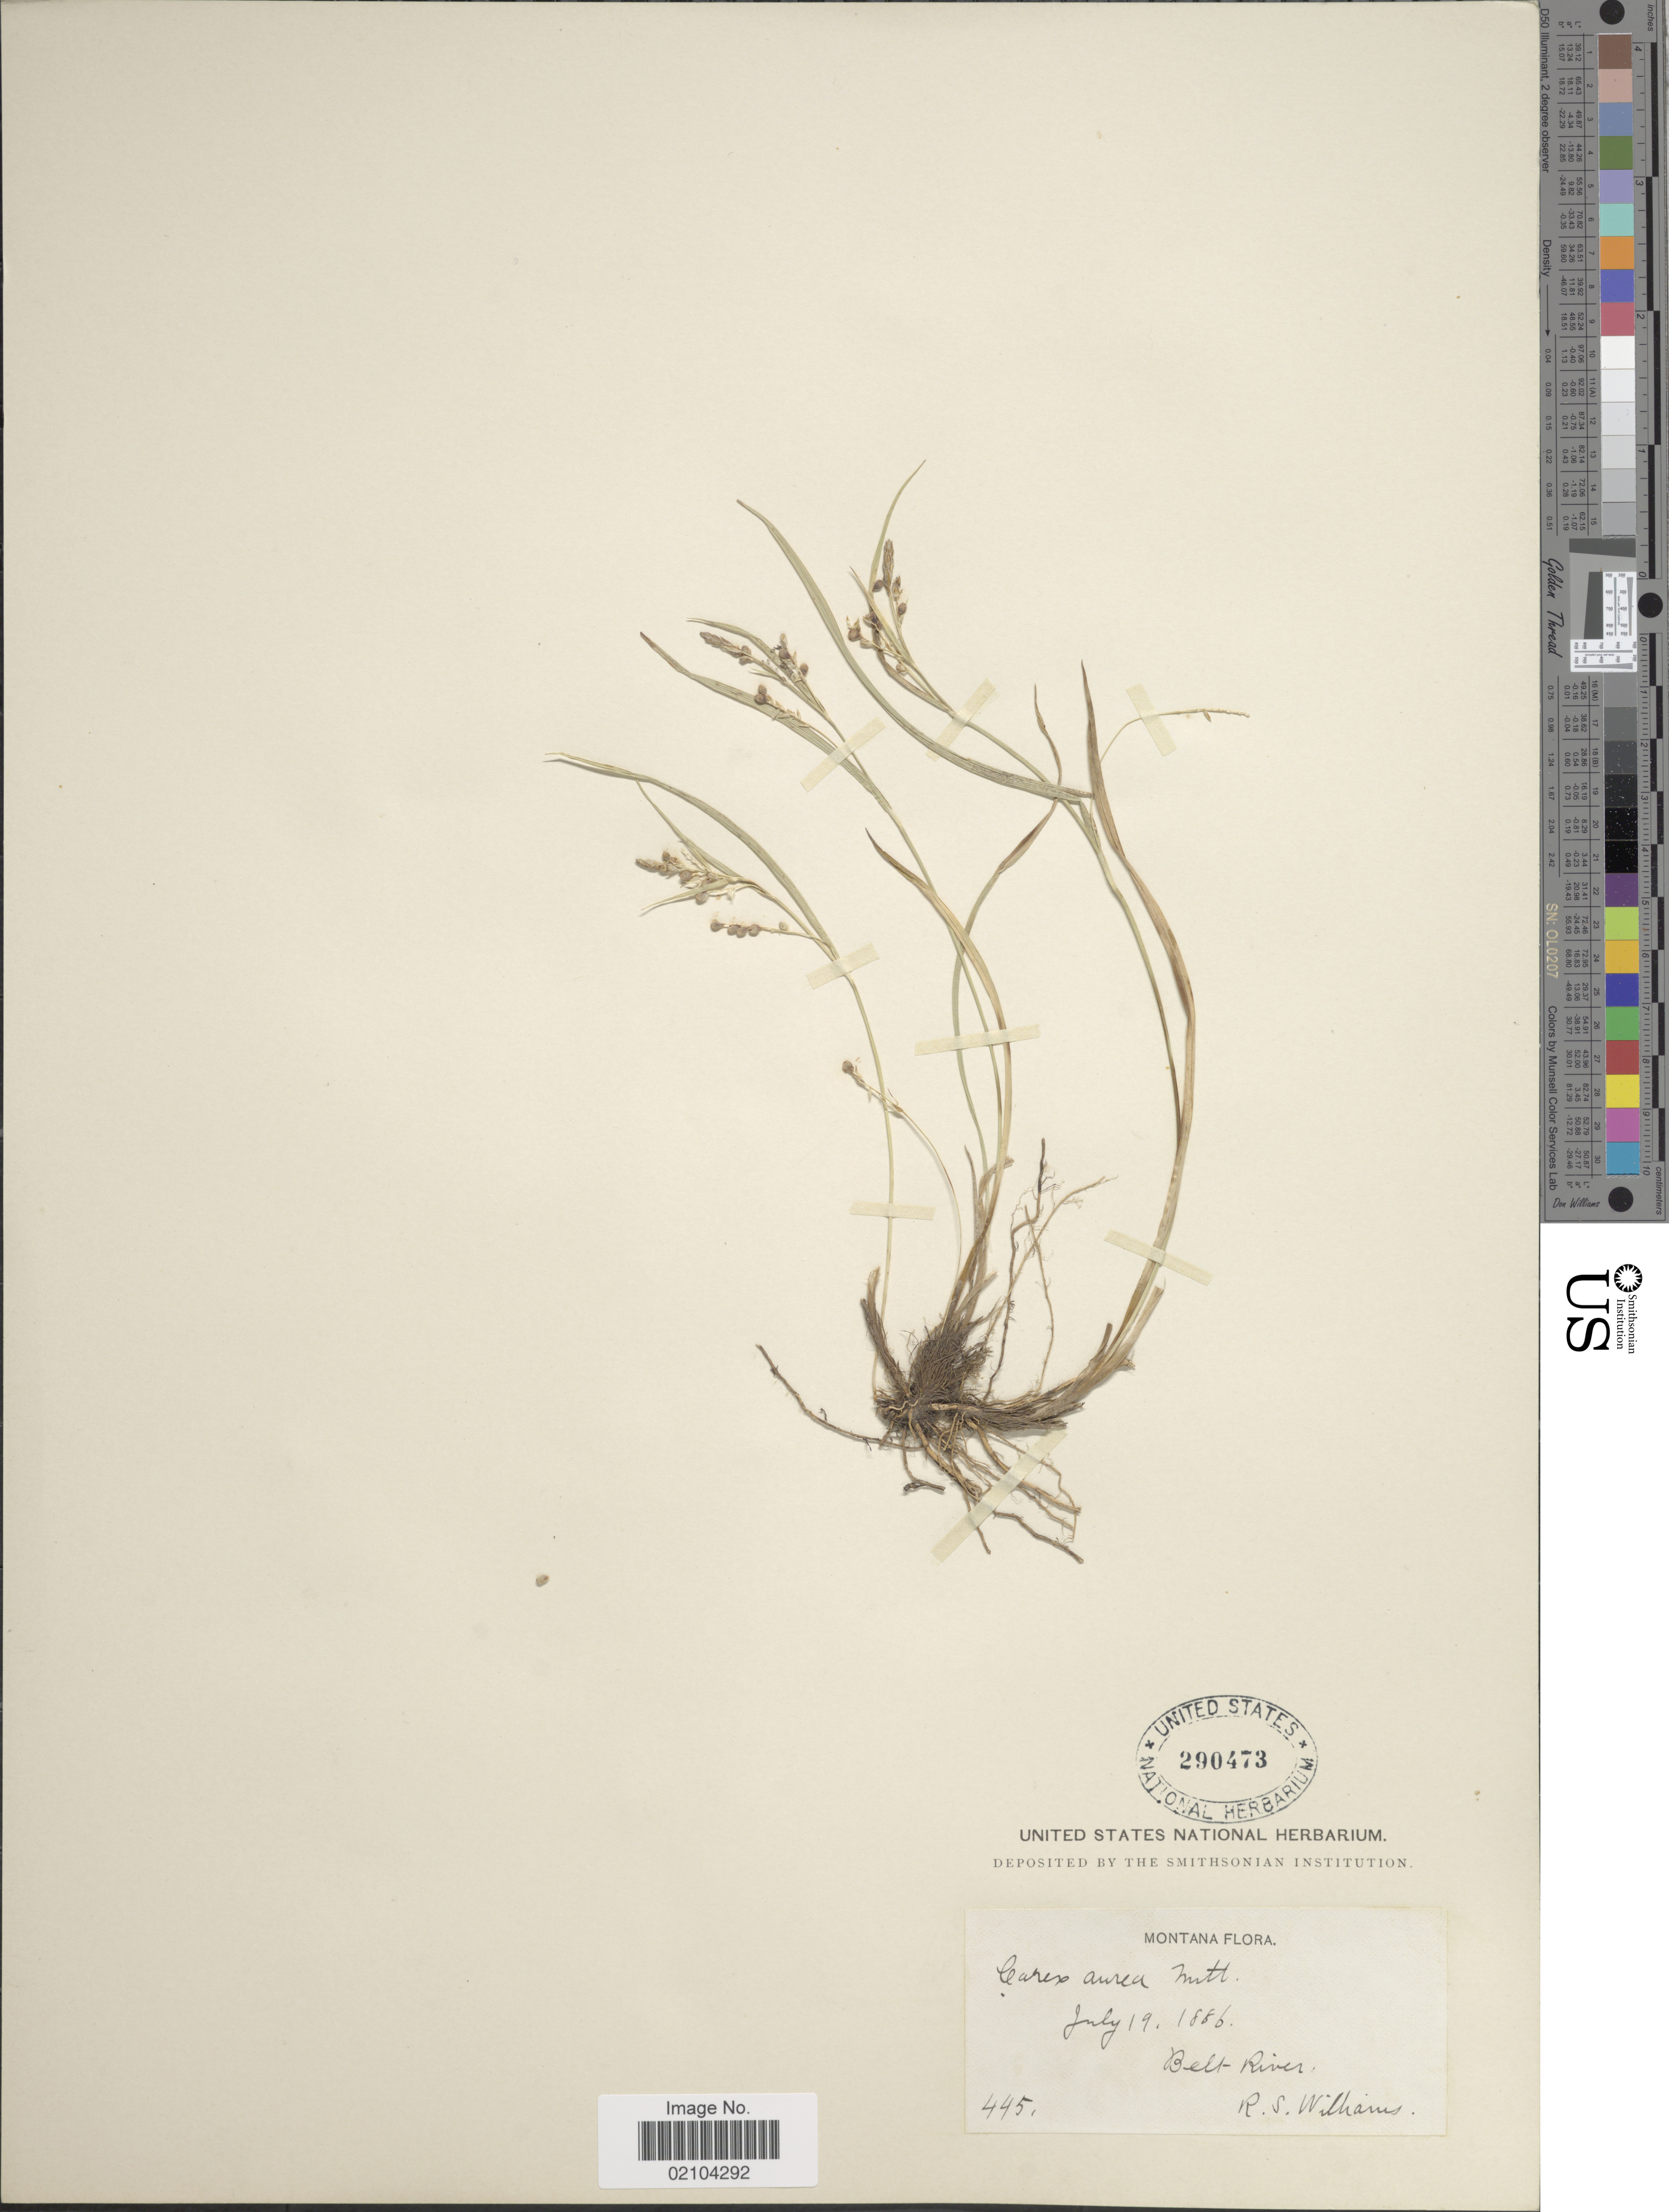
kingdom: Plantae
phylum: Tracheophyta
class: Liliopsida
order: Poales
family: Cyperaceae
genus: Carex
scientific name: Carex aurea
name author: Nutt.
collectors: R. S. Williams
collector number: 445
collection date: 1886-07-19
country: United States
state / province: Montana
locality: Belt River.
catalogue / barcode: US 290473